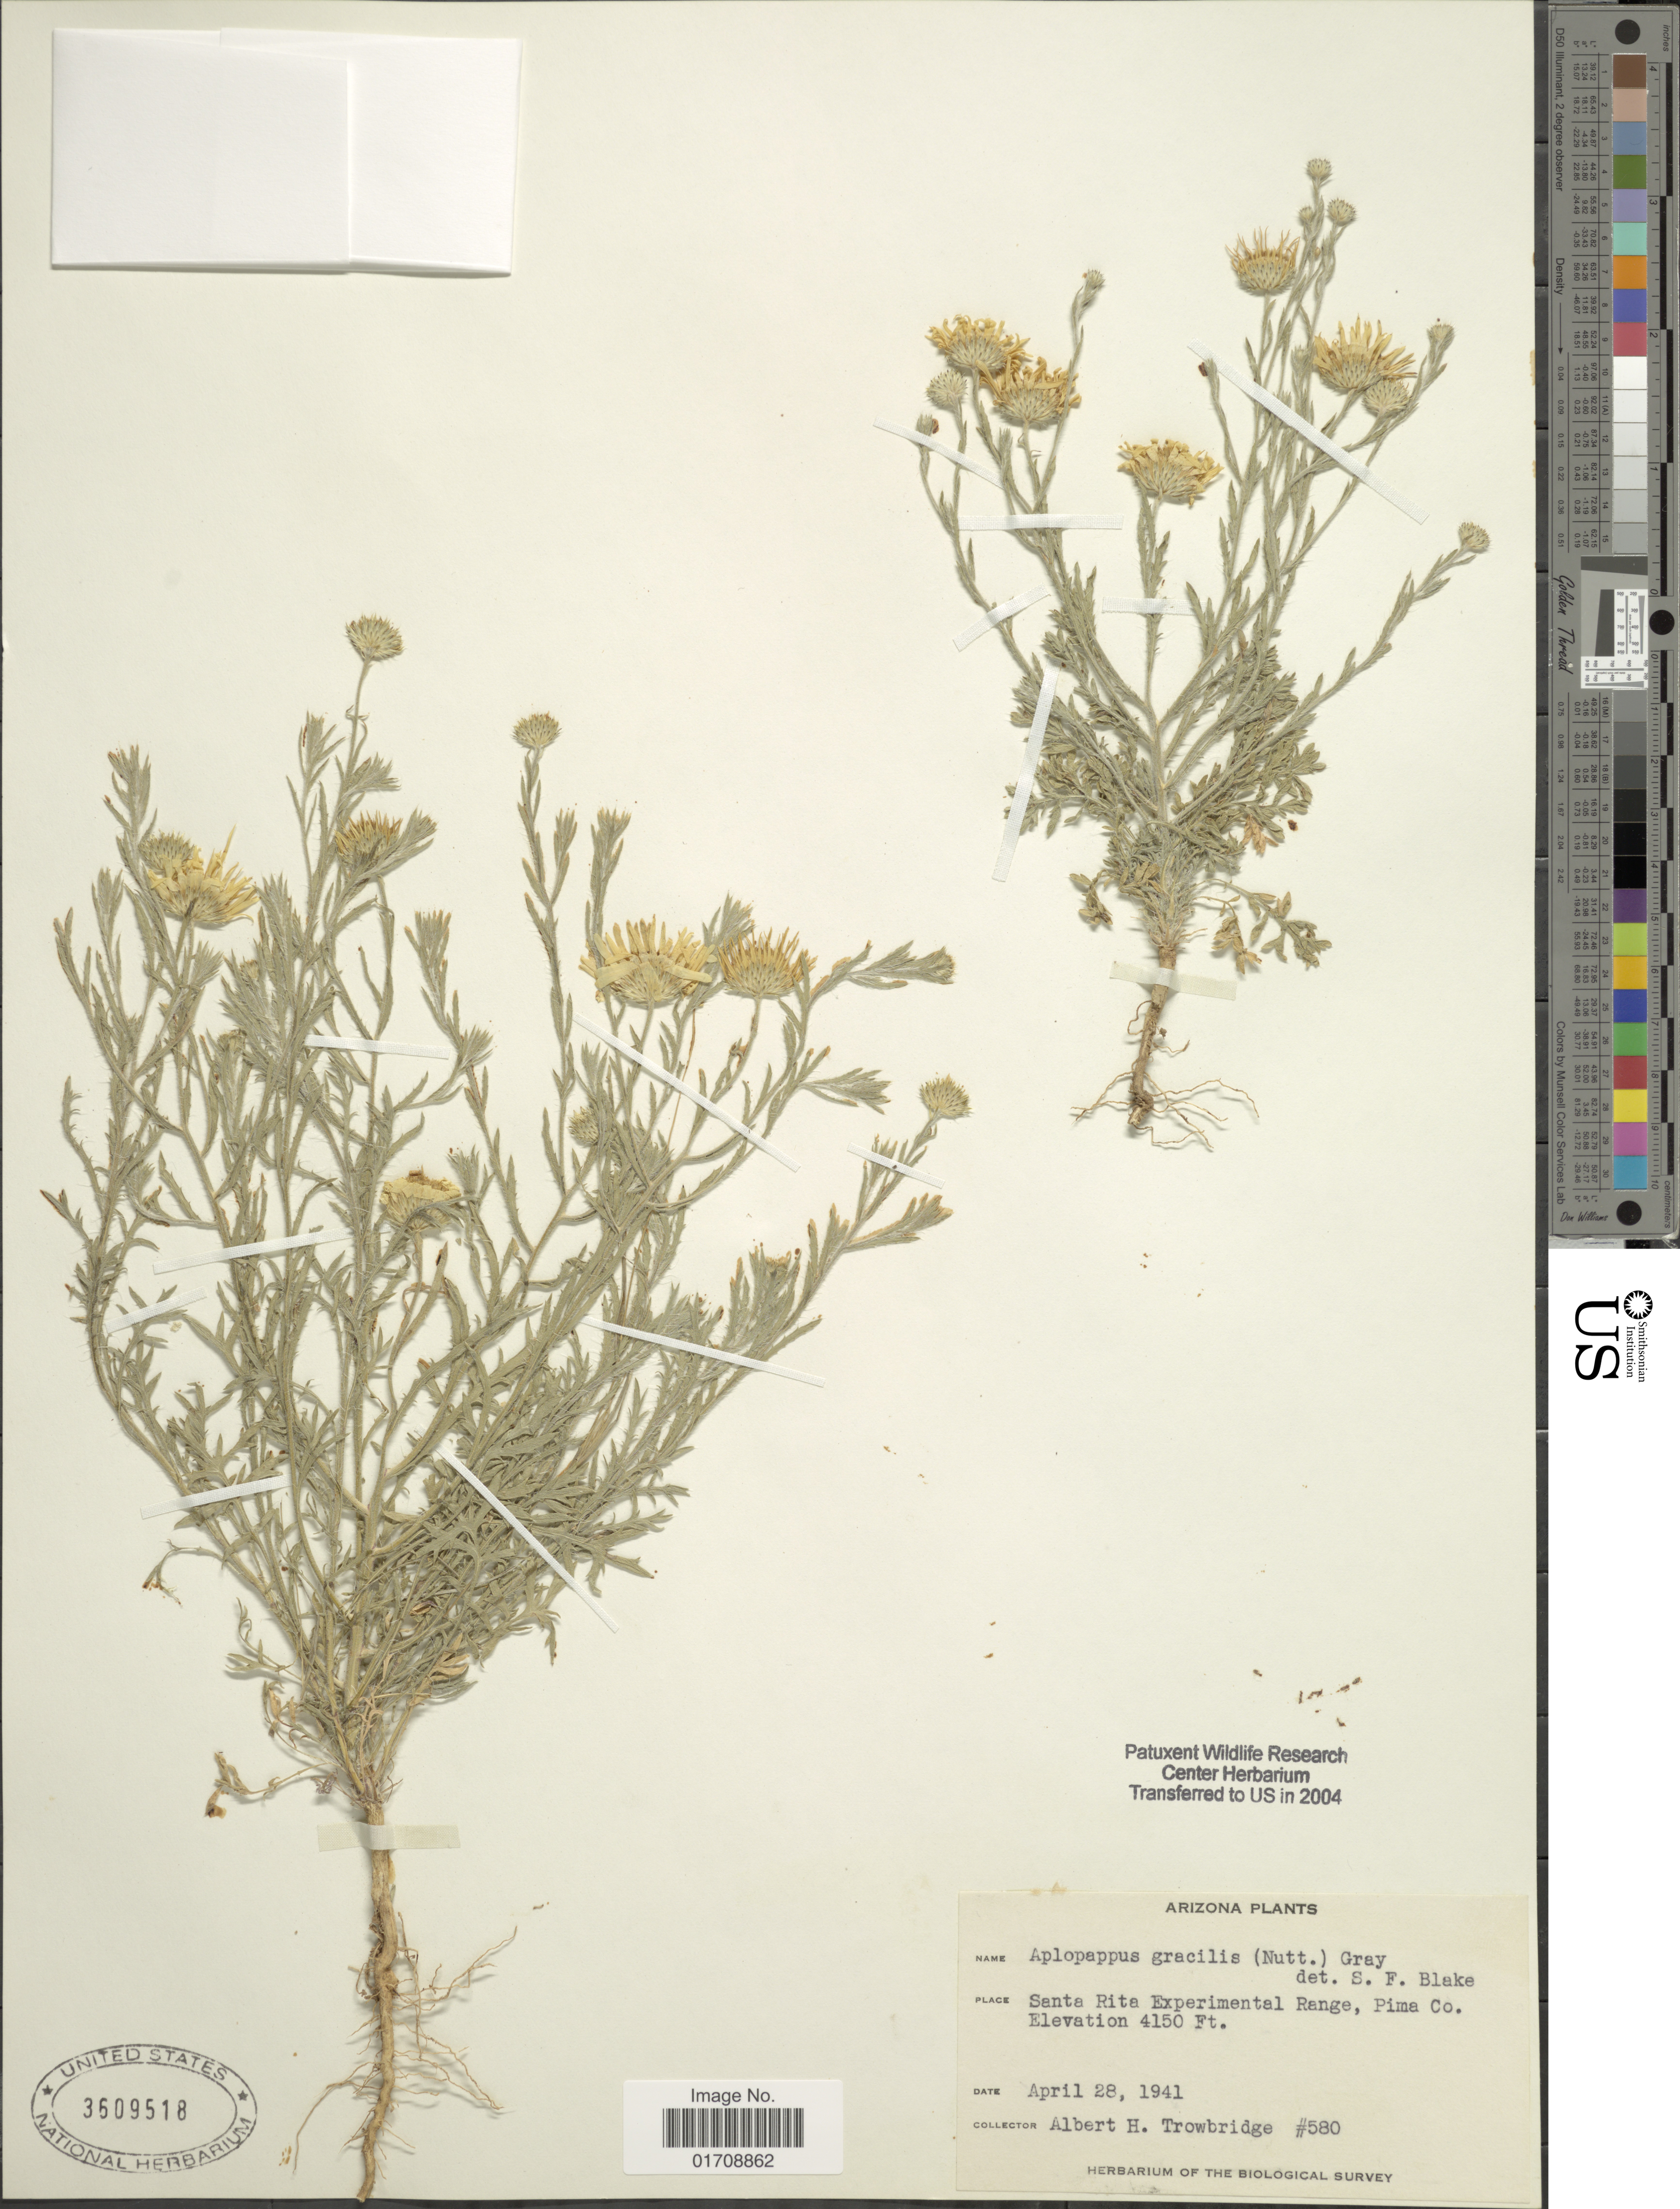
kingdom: Plantae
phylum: Tracheophyta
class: Magnoliopsida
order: Asterales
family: Asteraceae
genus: Machaeranthera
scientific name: Machaeranthera gracilis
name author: (Nutt.) Shinners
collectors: A. H. Trowbridge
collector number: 580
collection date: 1941-04-28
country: United States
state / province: Arizona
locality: Santa Rita Experimental Range, Pima Co.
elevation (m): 1265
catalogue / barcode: US 3609518